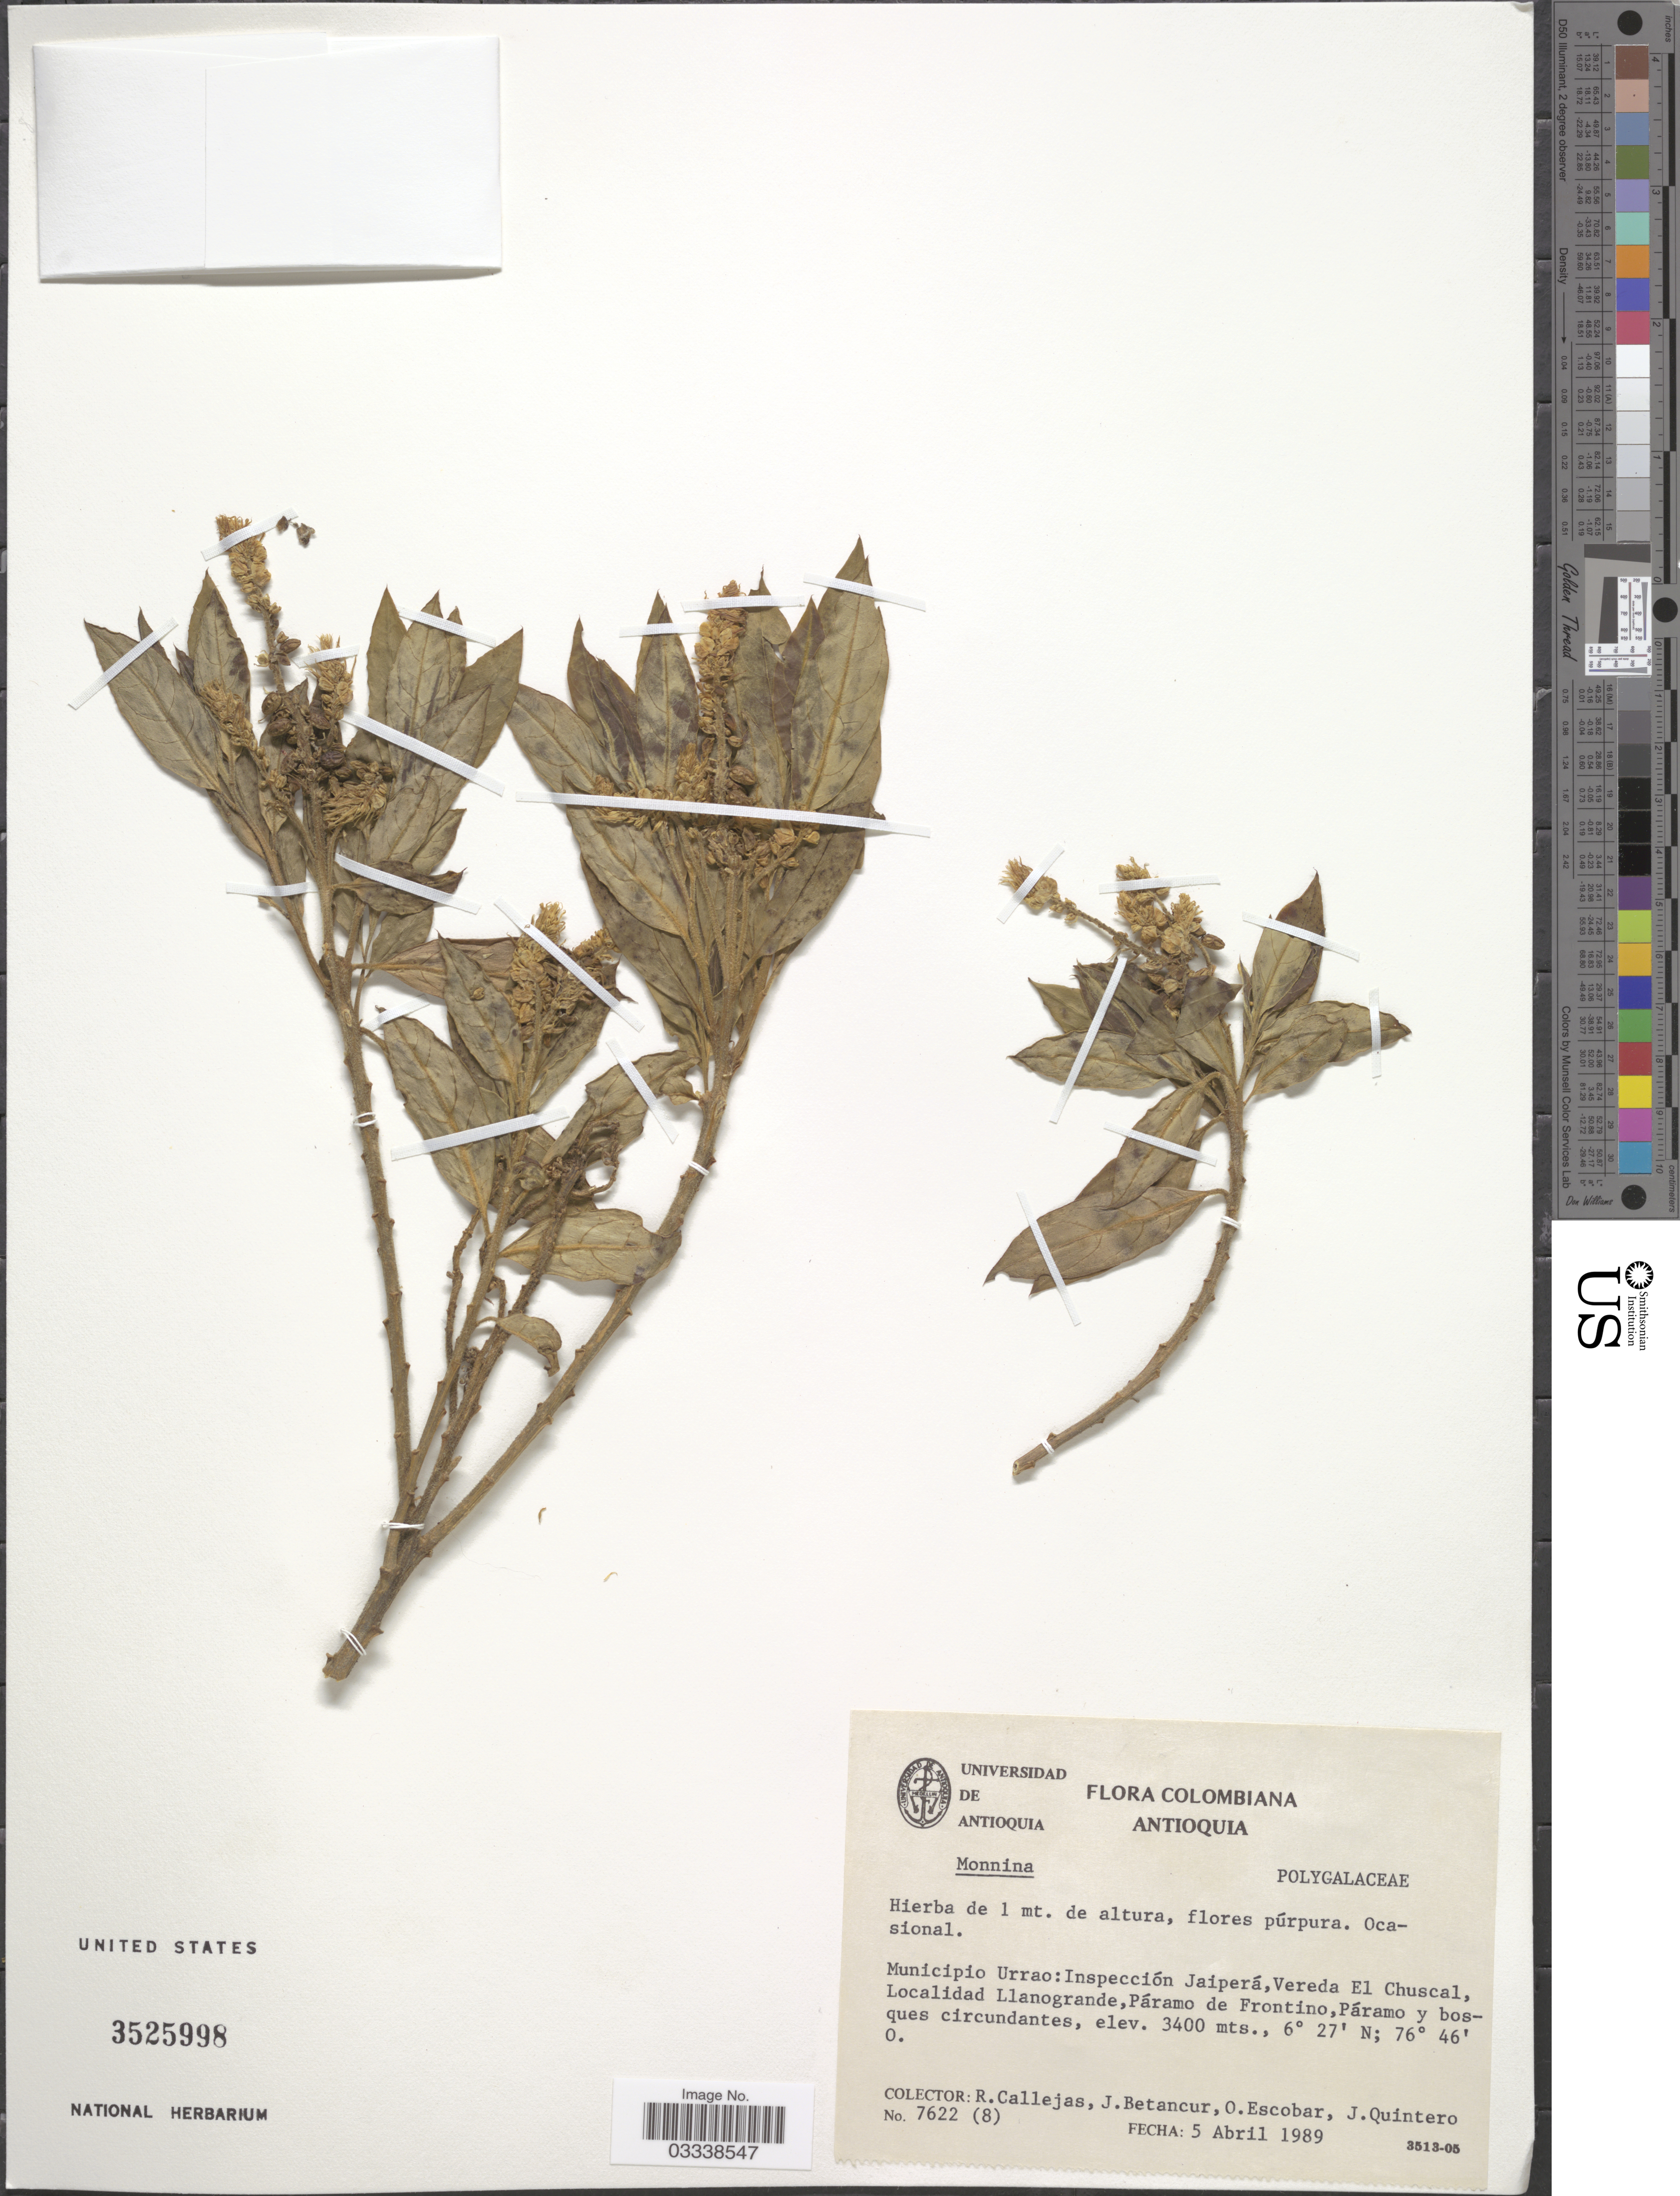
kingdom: Plantae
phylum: Tracheophyta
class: Magnoliopsida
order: Fabales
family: Polygalaceae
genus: Monnina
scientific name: Monnina sp.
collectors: R. Callejas, J. Betancur, O. Escobar & J. Quintero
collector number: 7622(8)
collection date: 1989-04-05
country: Colombia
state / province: Antioquia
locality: Municipio Urrao: Inspección Jaiperá, Vereda El Chuscal, Llanogrande, Páramo de Frontino.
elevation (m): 3400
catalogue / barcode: US 3525998